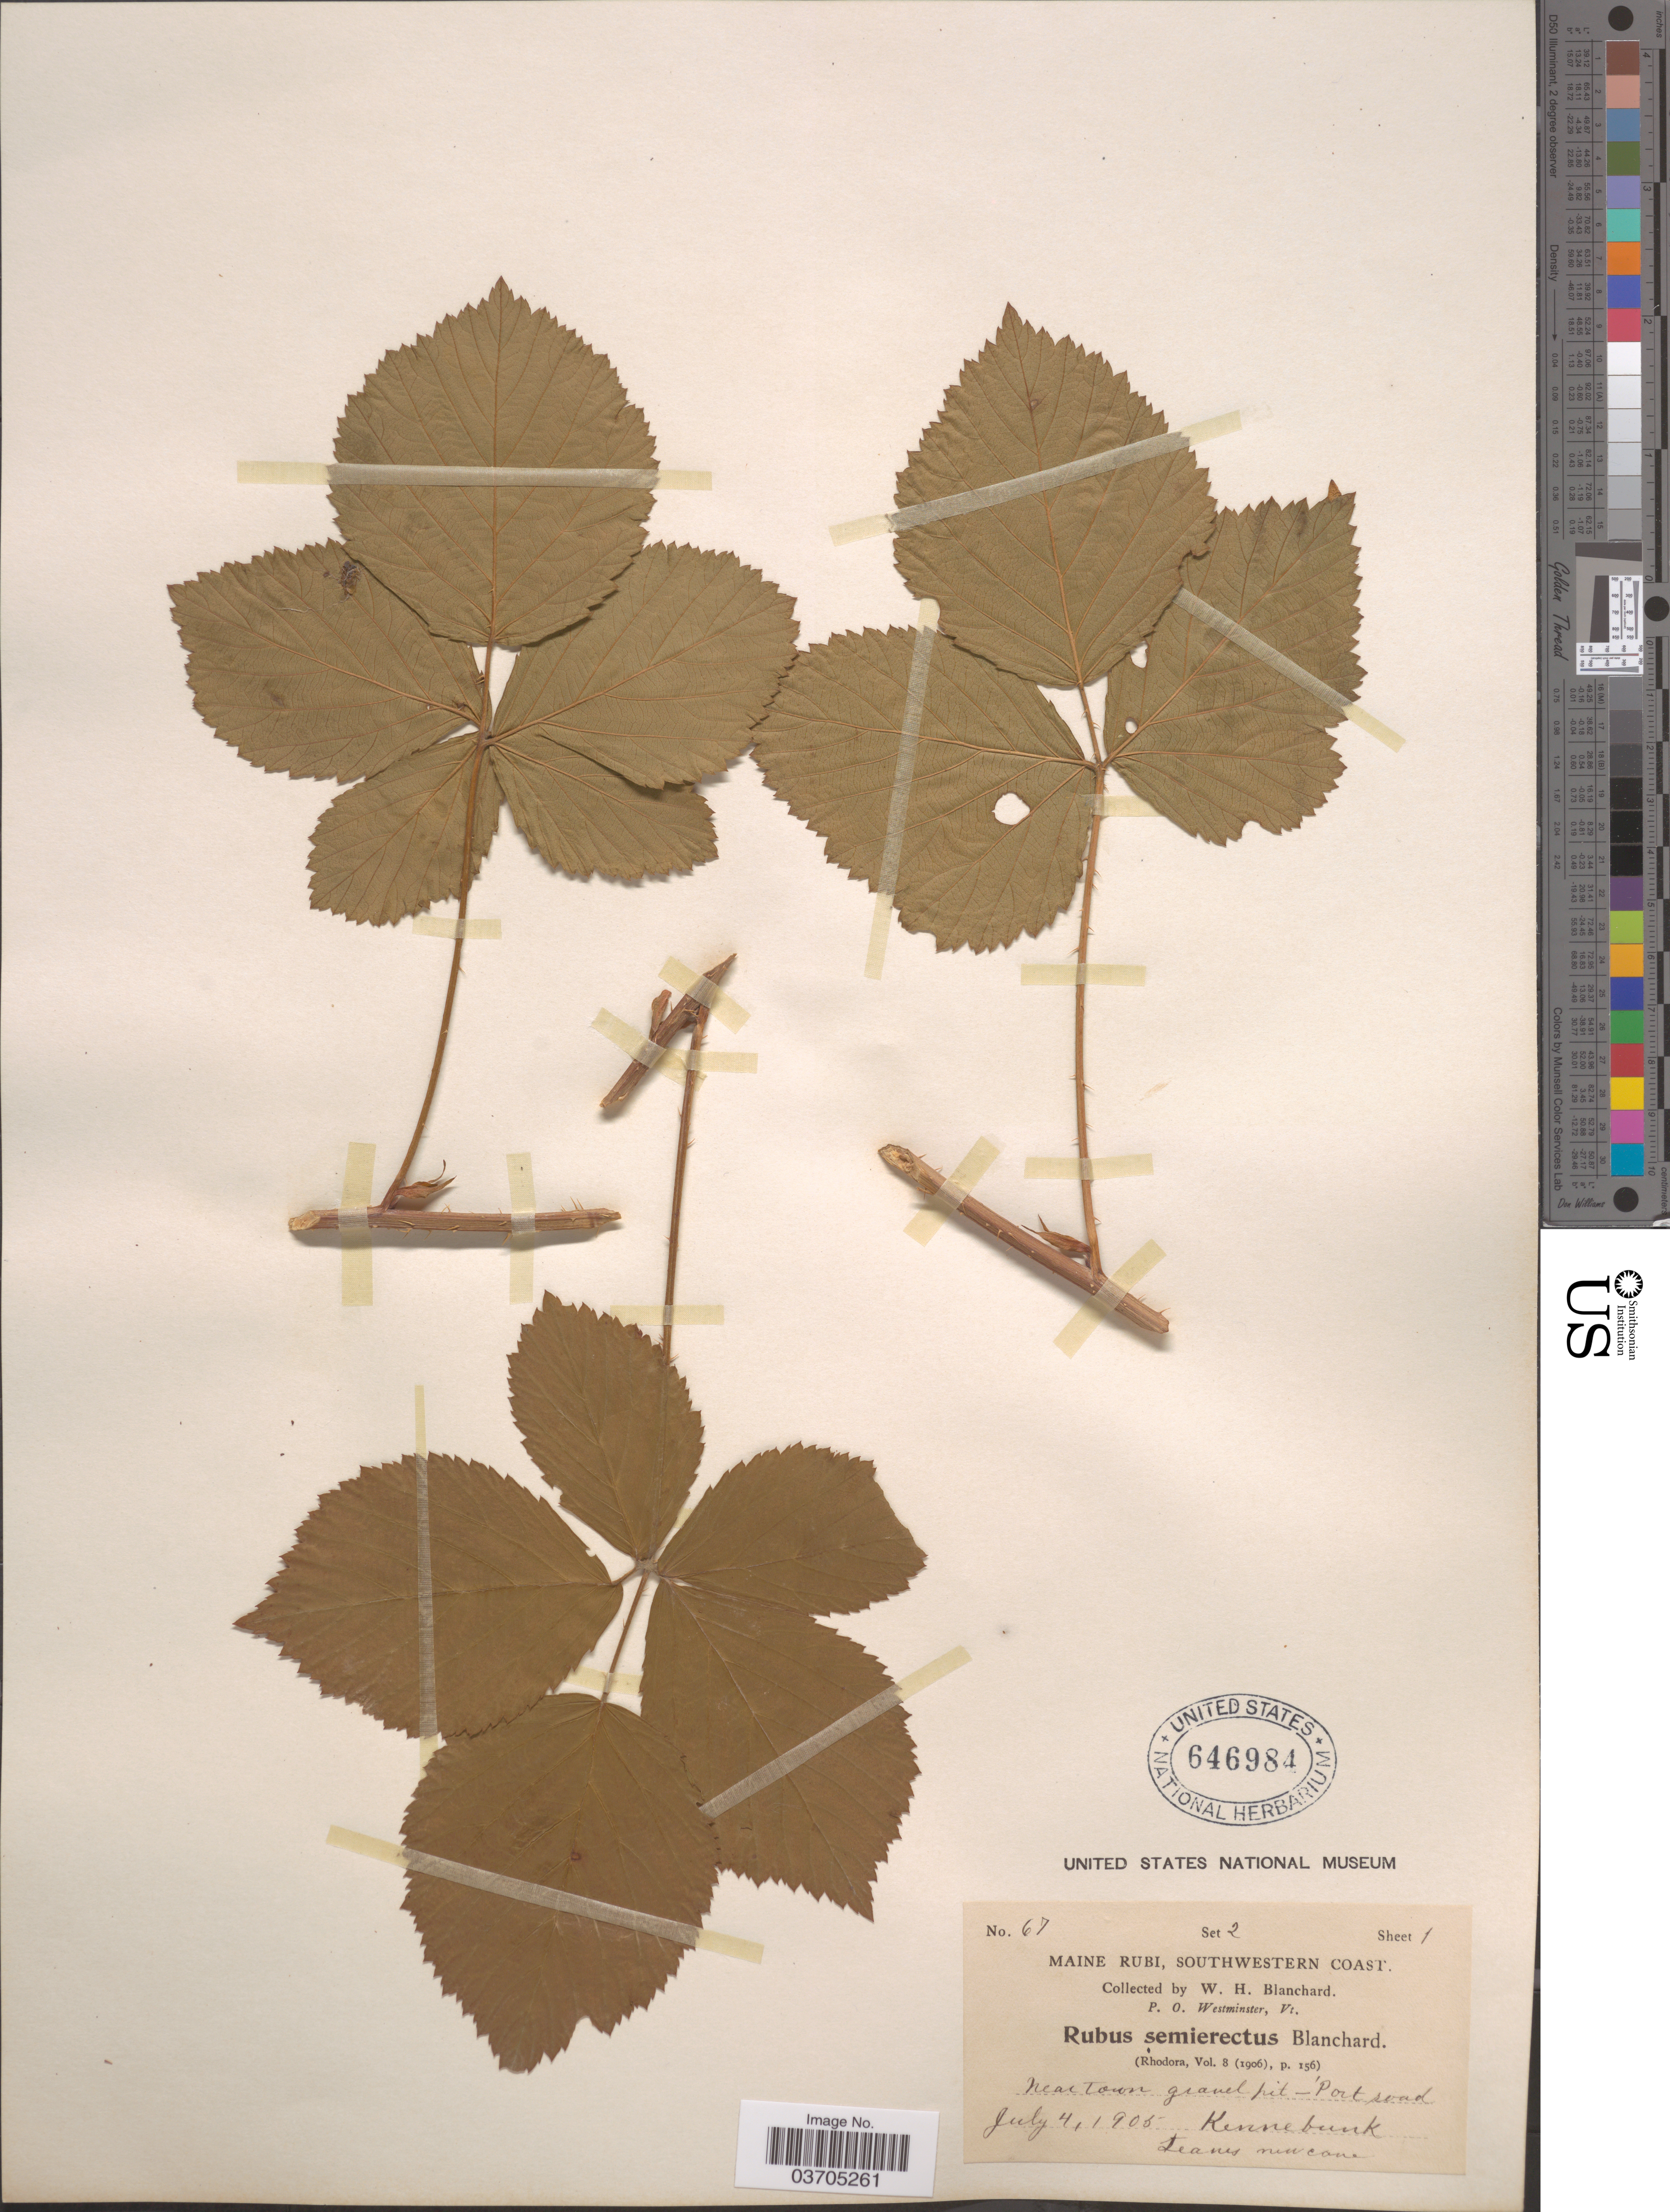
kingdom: Plantae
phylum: Tracheophyta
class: Magnoliopsida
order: Rosales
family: Rosaceae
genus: Rubus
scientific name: Rubus semierectus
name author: Blanch.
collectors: W. H. Blanchard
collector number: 67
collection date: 1905-07-04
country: United States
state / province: Maine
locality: Maine Rubi, Southwestern Coast. Near town gravel-pit-'Port road. Kennebunk.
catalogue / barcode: US 646984